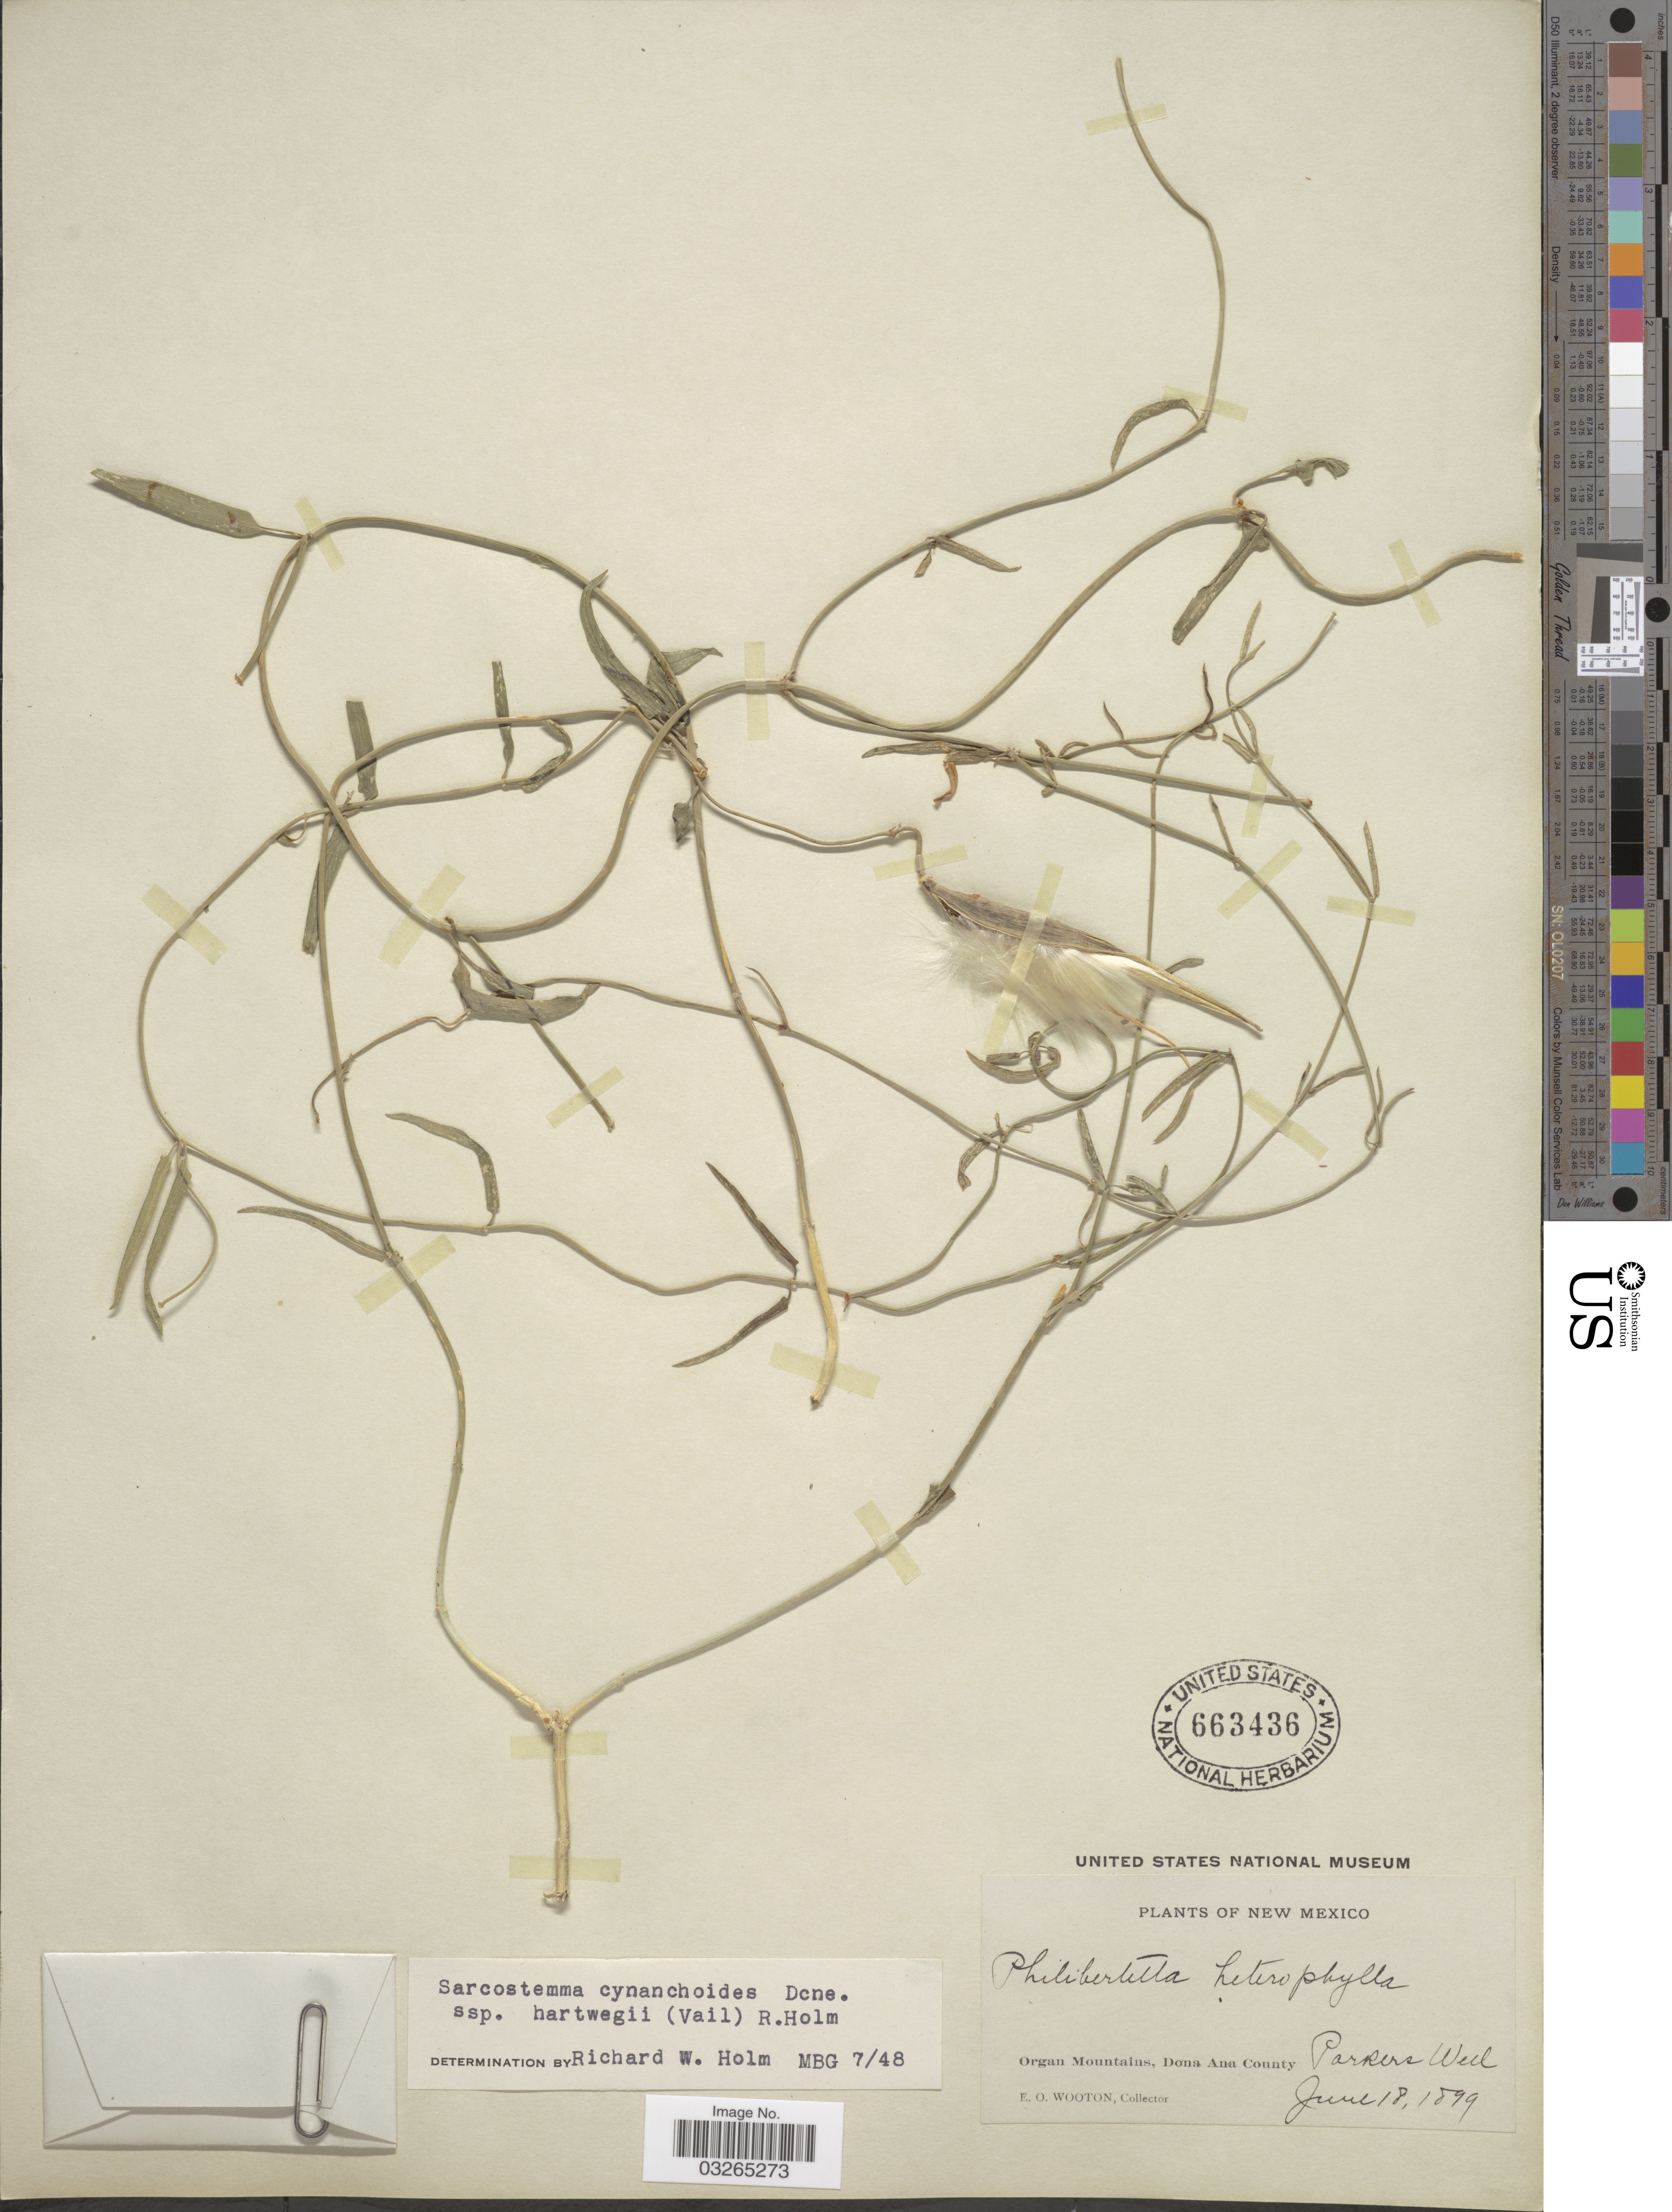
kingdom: Plantae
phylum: Tracheophyta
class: Magnoliopsida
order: Gentianales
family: Apocynaceae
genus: Sarcostemma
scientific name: Sarcostemma cynanchoides var. hartwegii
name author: (R.W. Holm) Shinners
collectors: E. O. Wooton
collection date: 1899-06-18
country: United States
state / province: New Mexico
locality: Organ Mountains, Dona Ana County, Parkers Well.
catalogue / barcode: US 663436